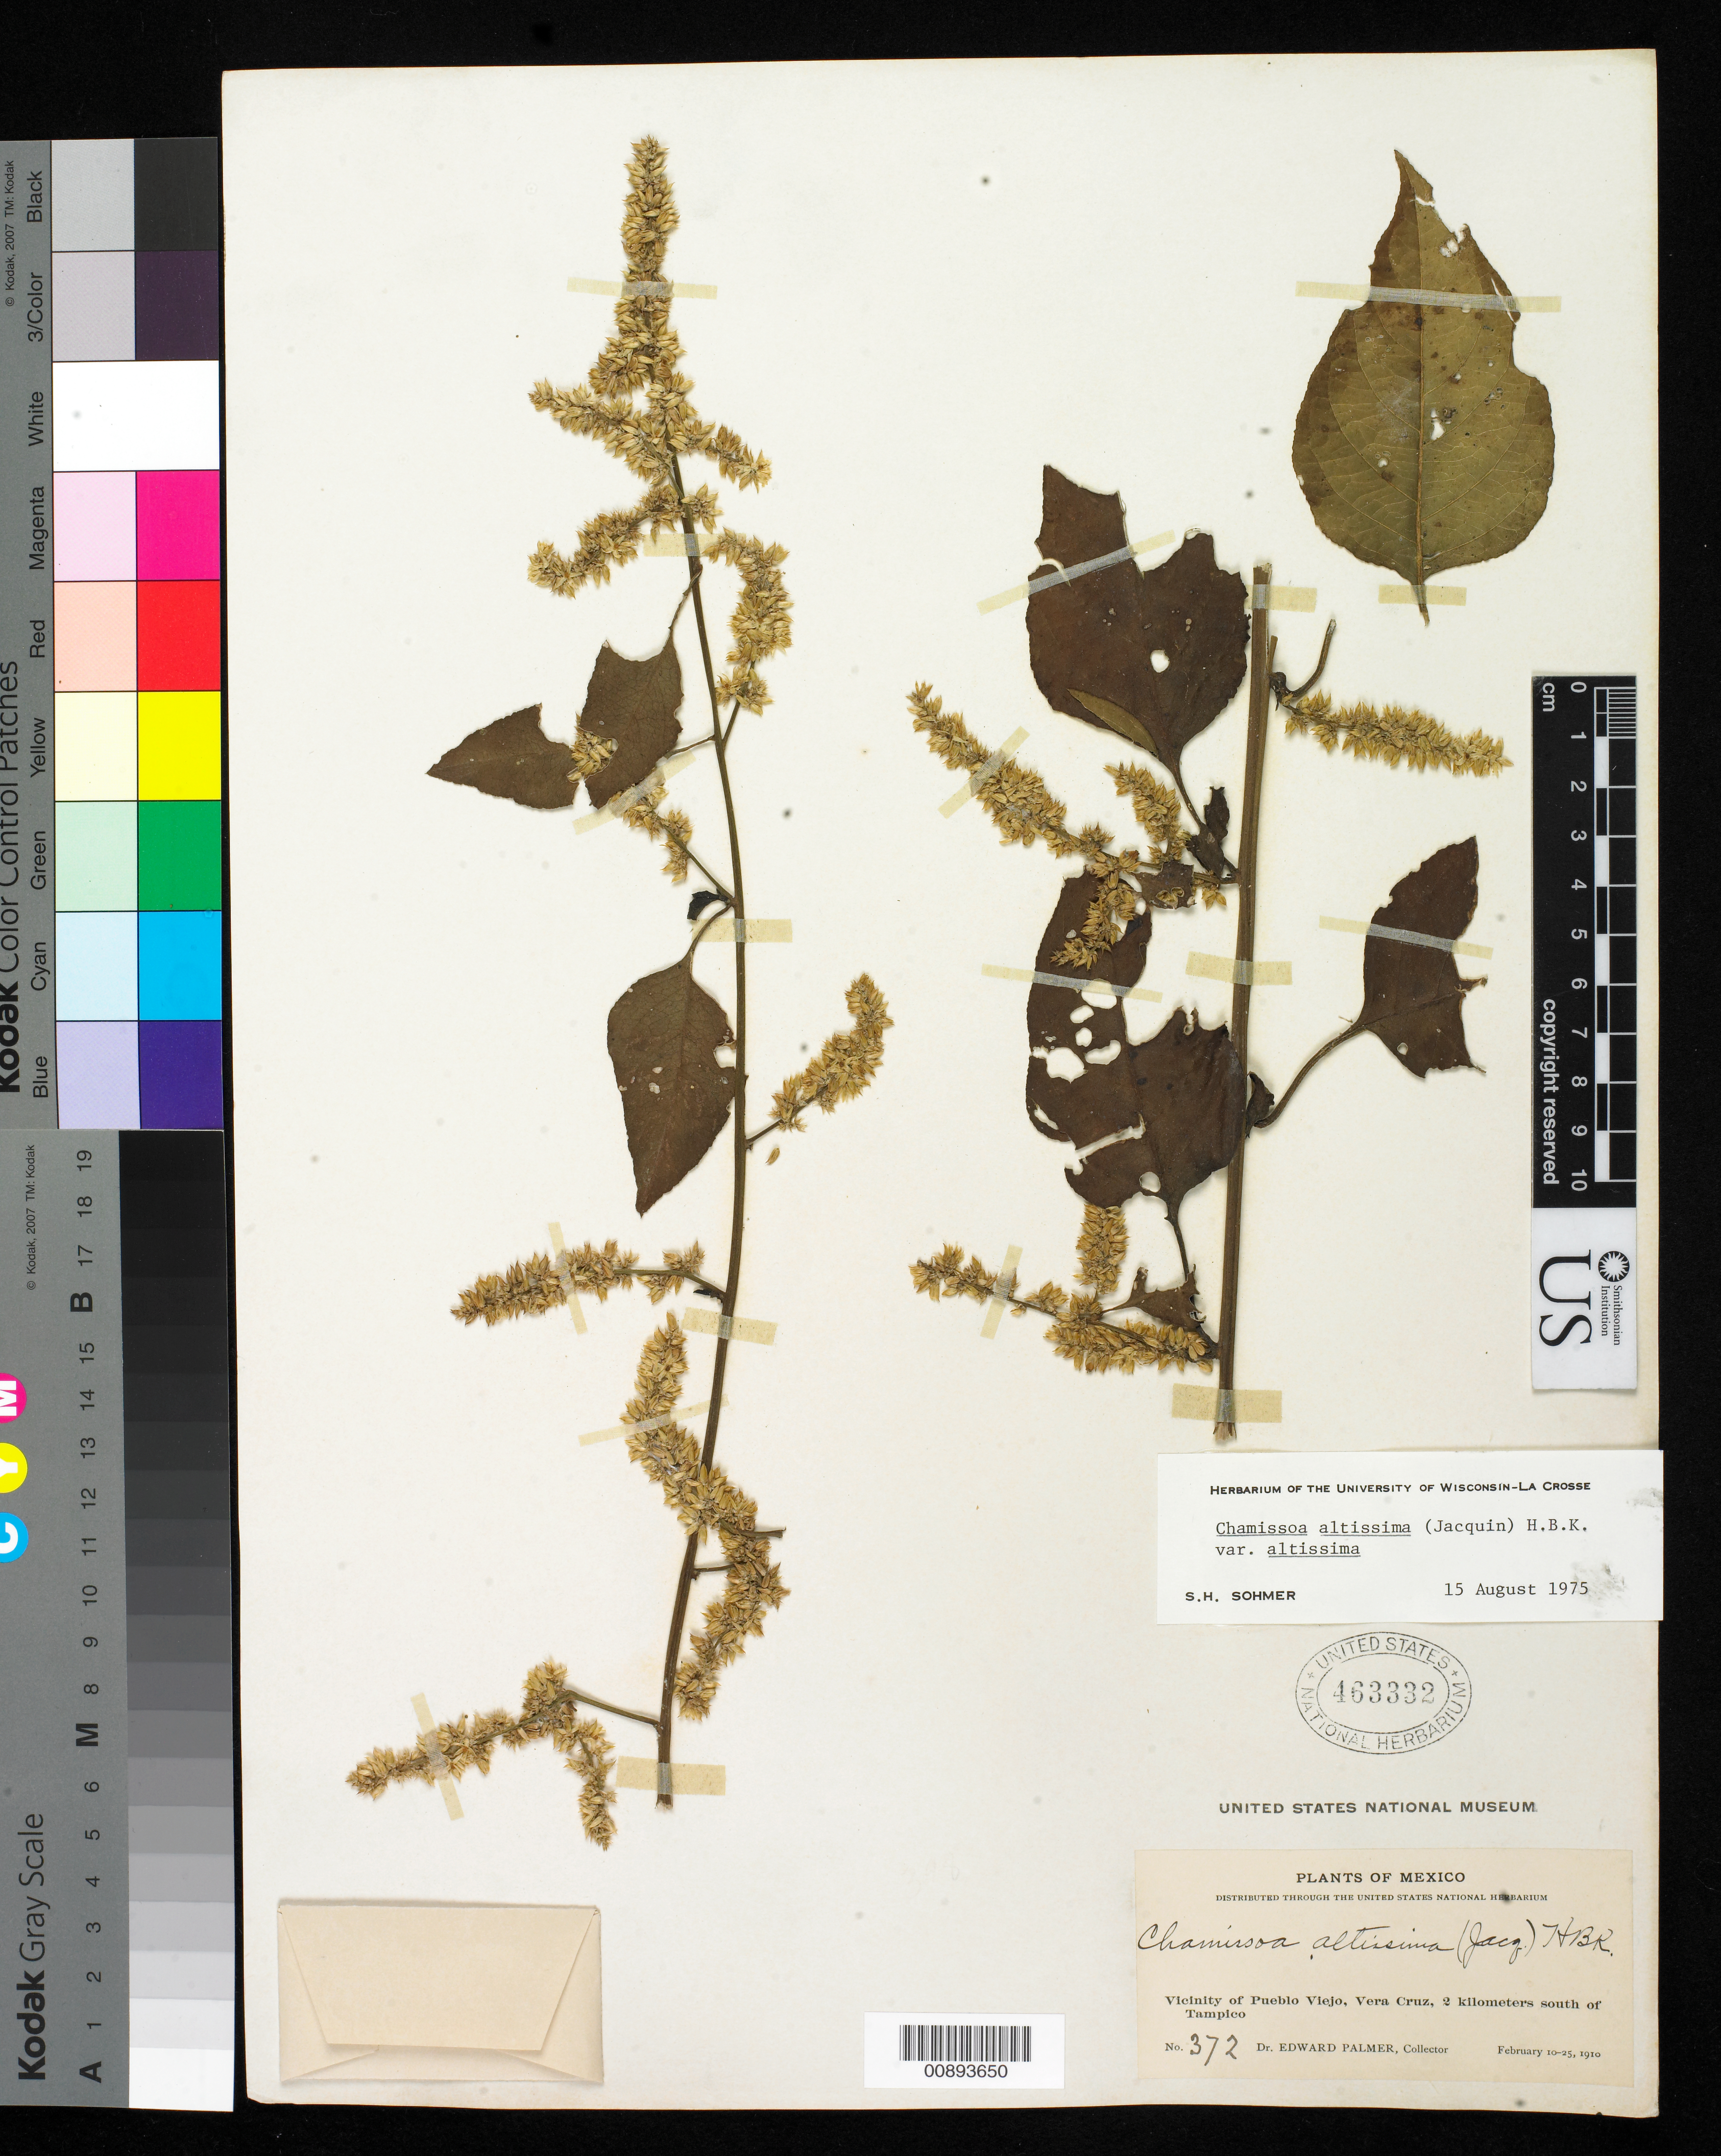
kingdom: Plantae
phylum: Tracheophyta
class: Magnoliopsida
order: Caryophyllales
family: Amaranthaceae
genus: Chamissoa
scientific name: Chamissoa altissima var. altissima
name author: (Jacq.) Kunth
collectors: E. Palmer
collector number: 372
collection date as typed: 10 Feb 1910 to 25 Feb 1910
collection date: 1910-02-10/1910-02-25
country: Mexico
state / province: Veracruz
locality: Vicinity of Pueblo Viejo, Veracruz, 2 kilometers south of Tampico.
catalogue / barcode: US 463332